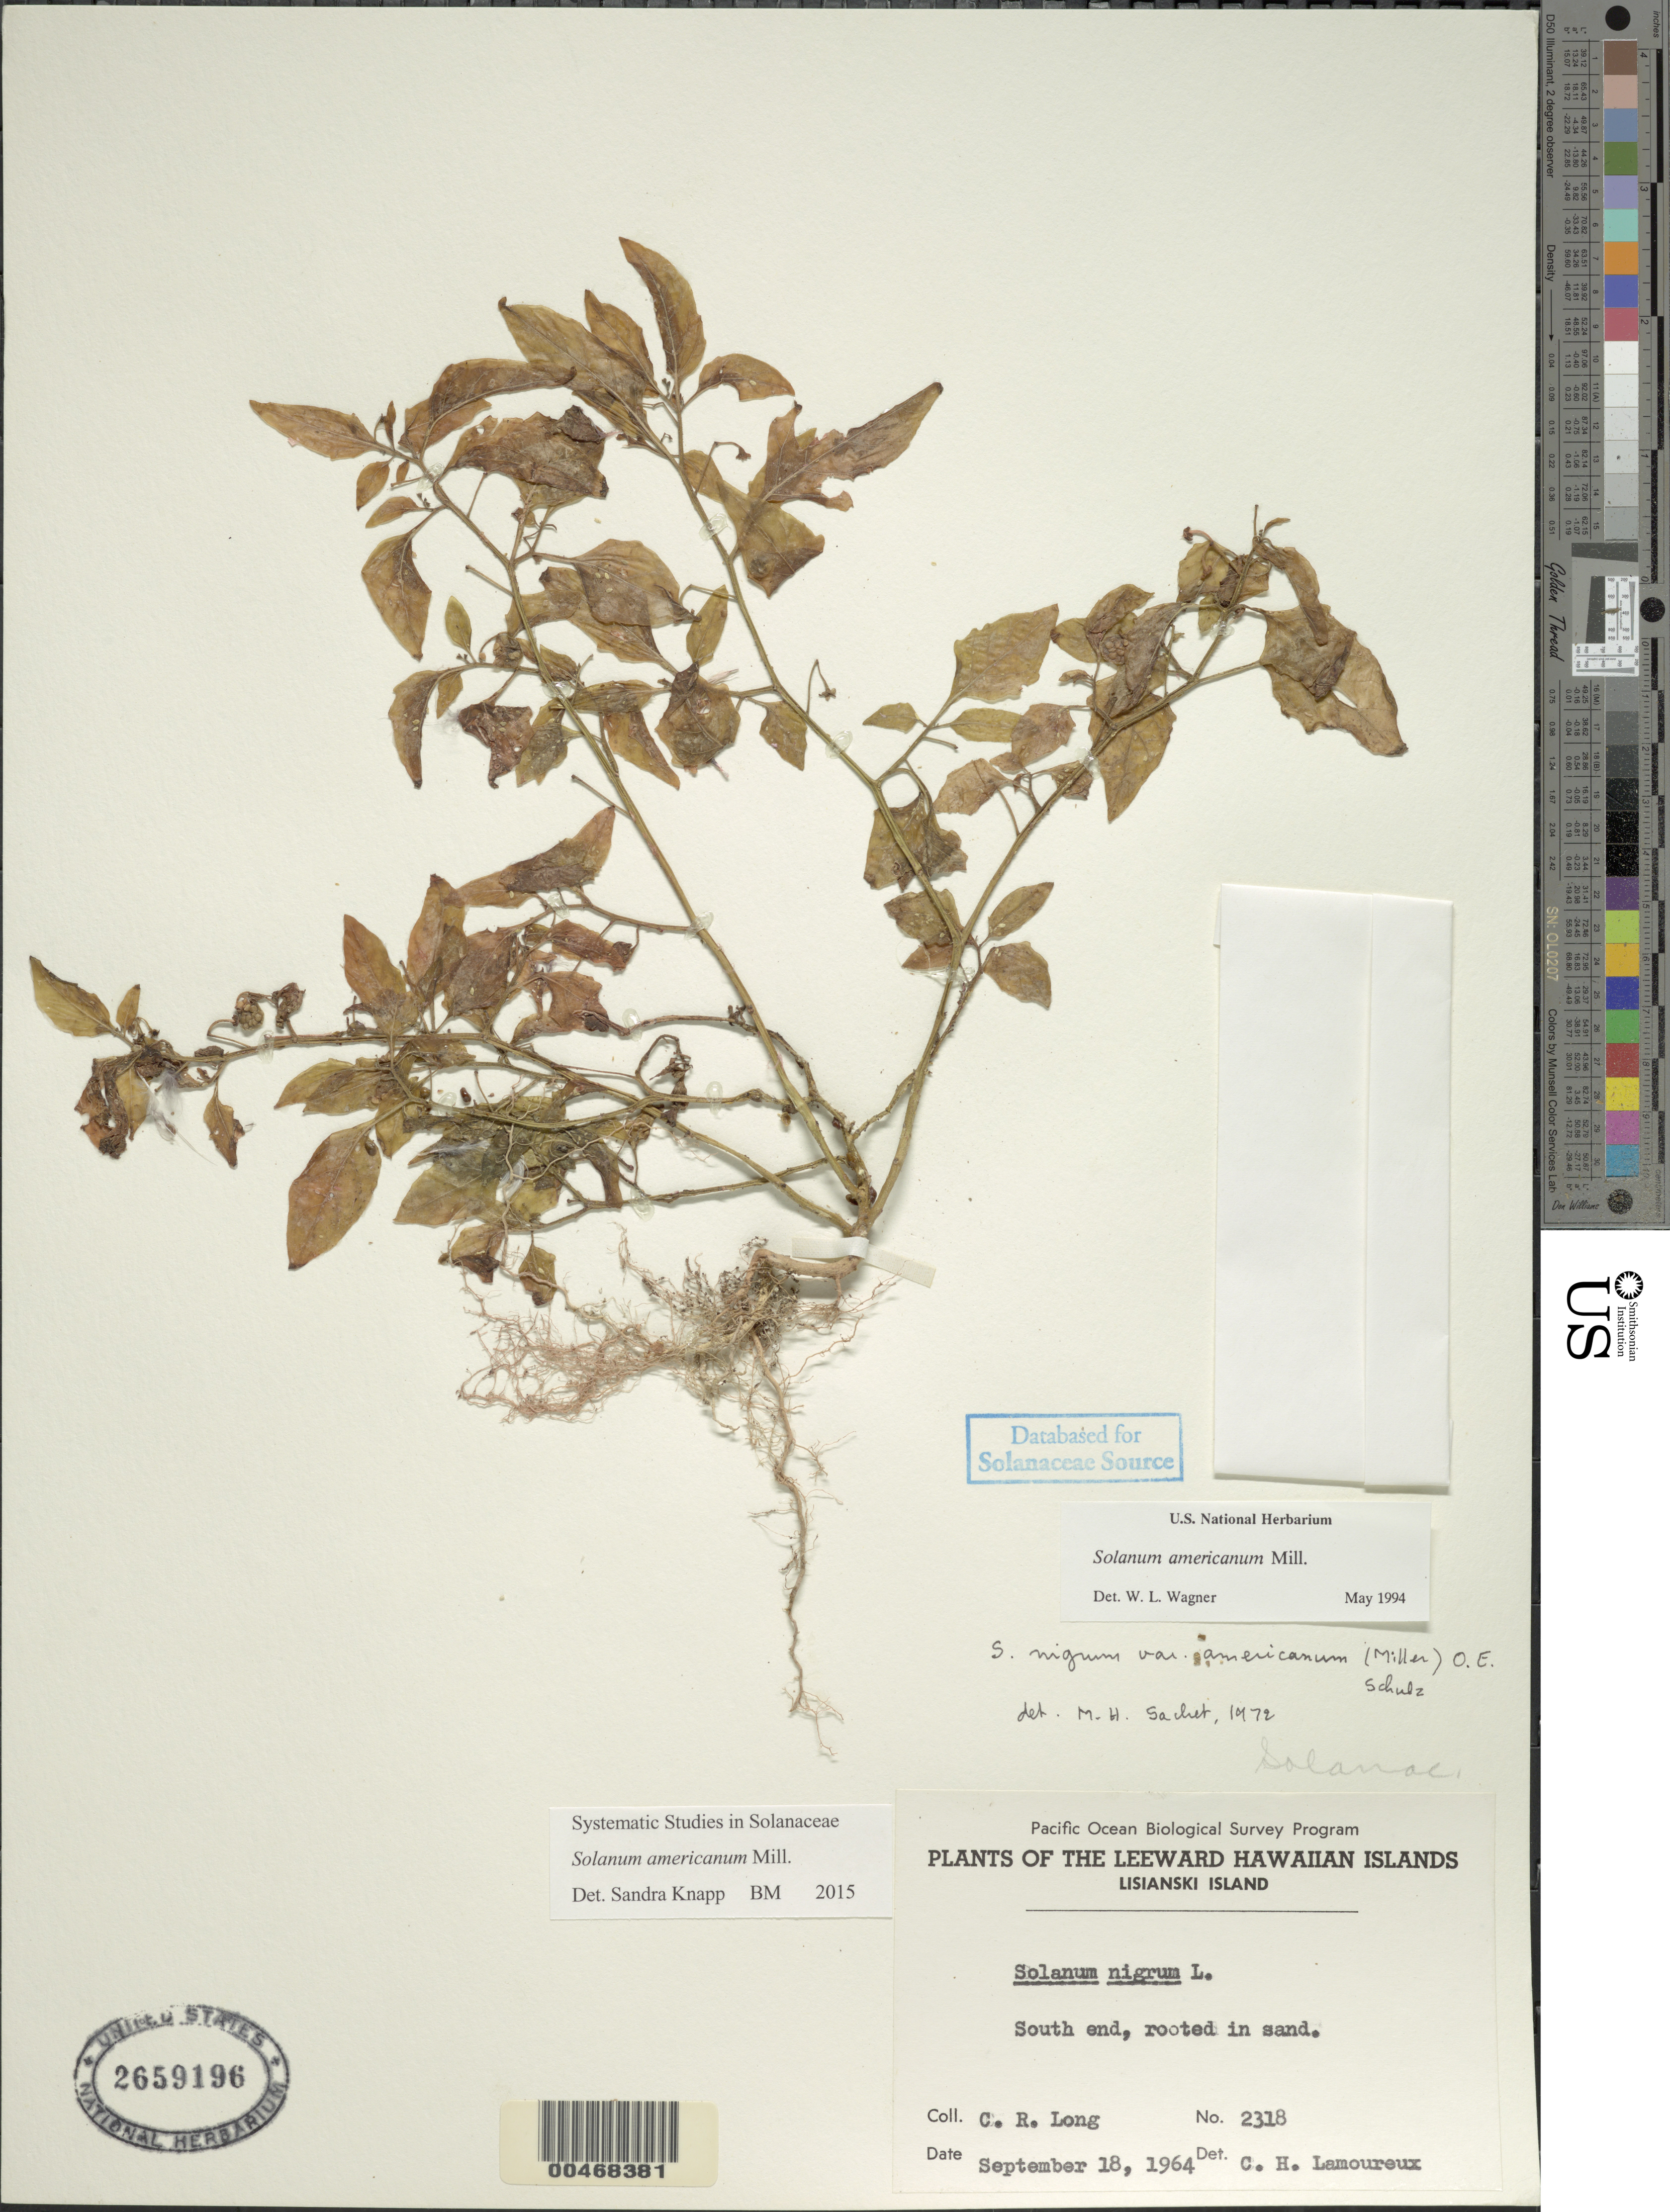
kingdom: Plantae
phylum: Tracheophyta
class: Magnoliopsida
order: Solanales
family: Solanaceae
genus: Solanum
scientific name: Solanum americanum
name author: Mill.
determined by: Wagner, W. L., (BOT), Smithsonian Institution - National Museum of Natural History (UNITED STATES)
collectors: C. Long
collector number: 2318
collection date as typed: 18 Sep 1964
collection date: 1964-09-18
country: United States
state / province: Hawaii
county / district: Honolulu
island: Lisianski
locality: S end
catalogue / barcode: US 2659196